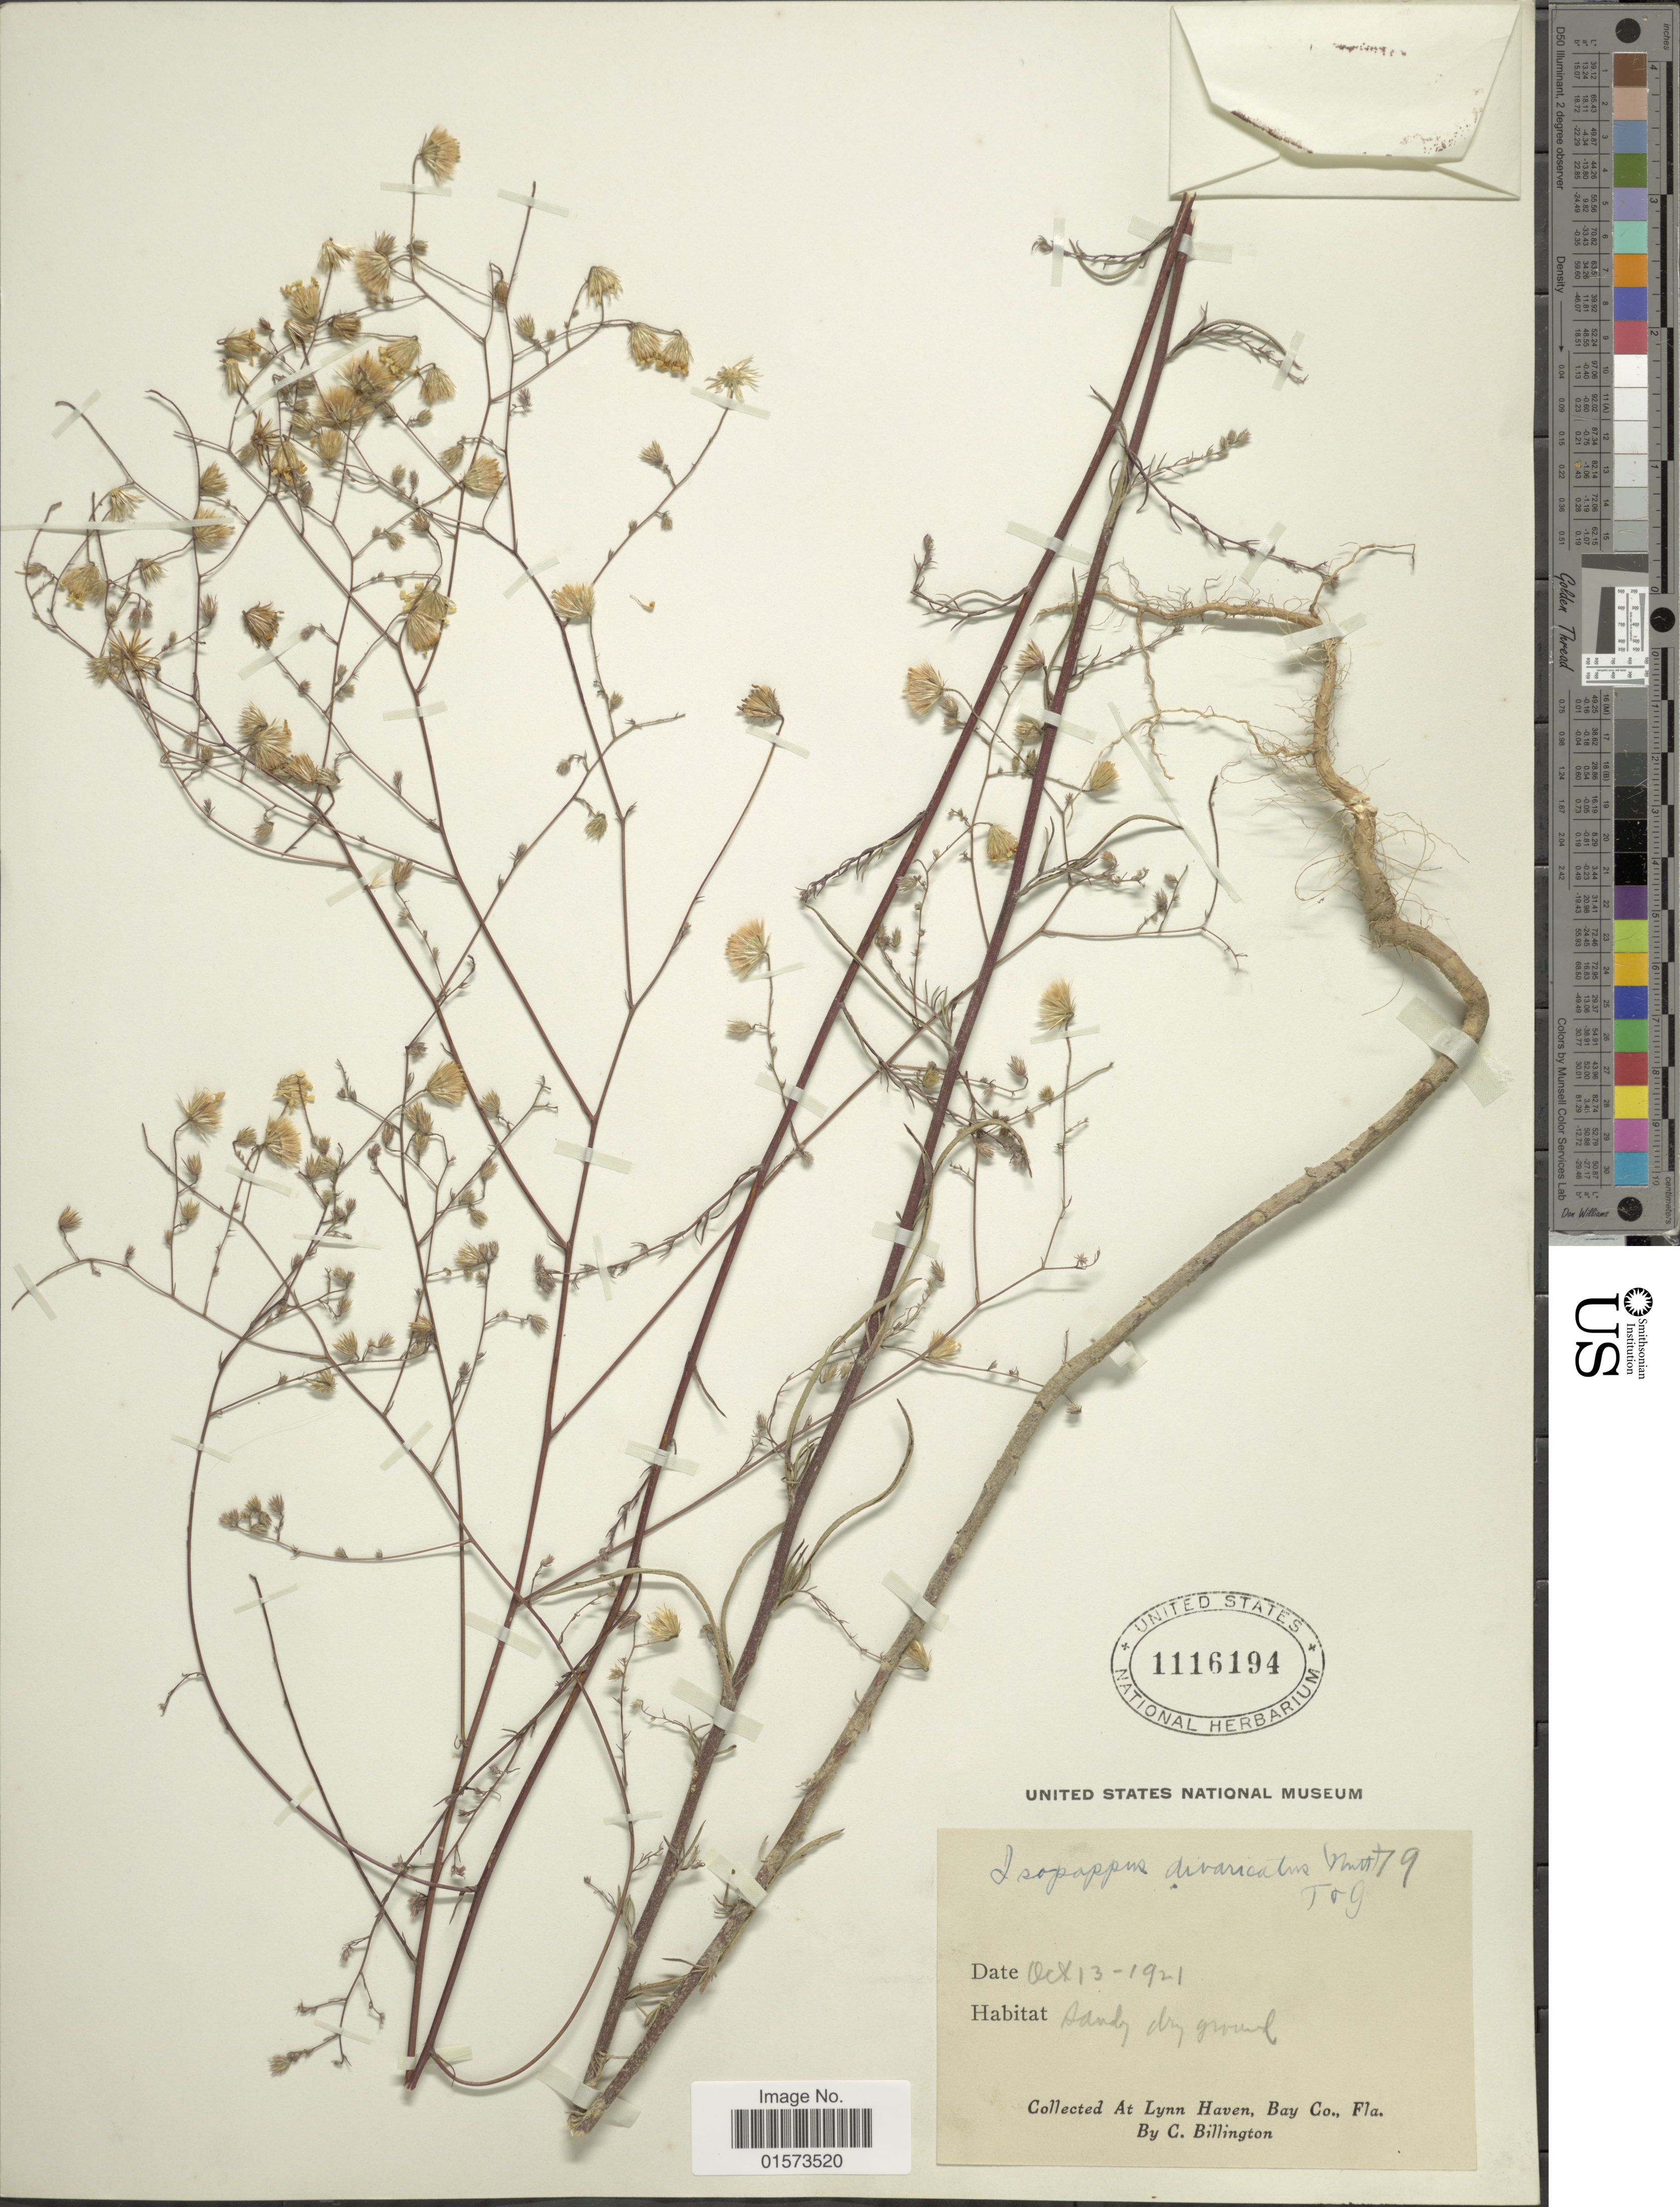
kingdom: Plantae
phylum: Tracheophyta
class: Magnoliopsida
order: Asterales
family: Asteraceae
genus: Croptilon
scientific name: Croptilon divaricatum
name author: (Nutt.) Raf.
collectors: C. Billington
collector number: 79?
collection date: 1921-10-13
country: United States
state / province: Florida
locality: Lynn Haven, Bay Co., sandy dry ground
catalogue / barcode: US 1116194